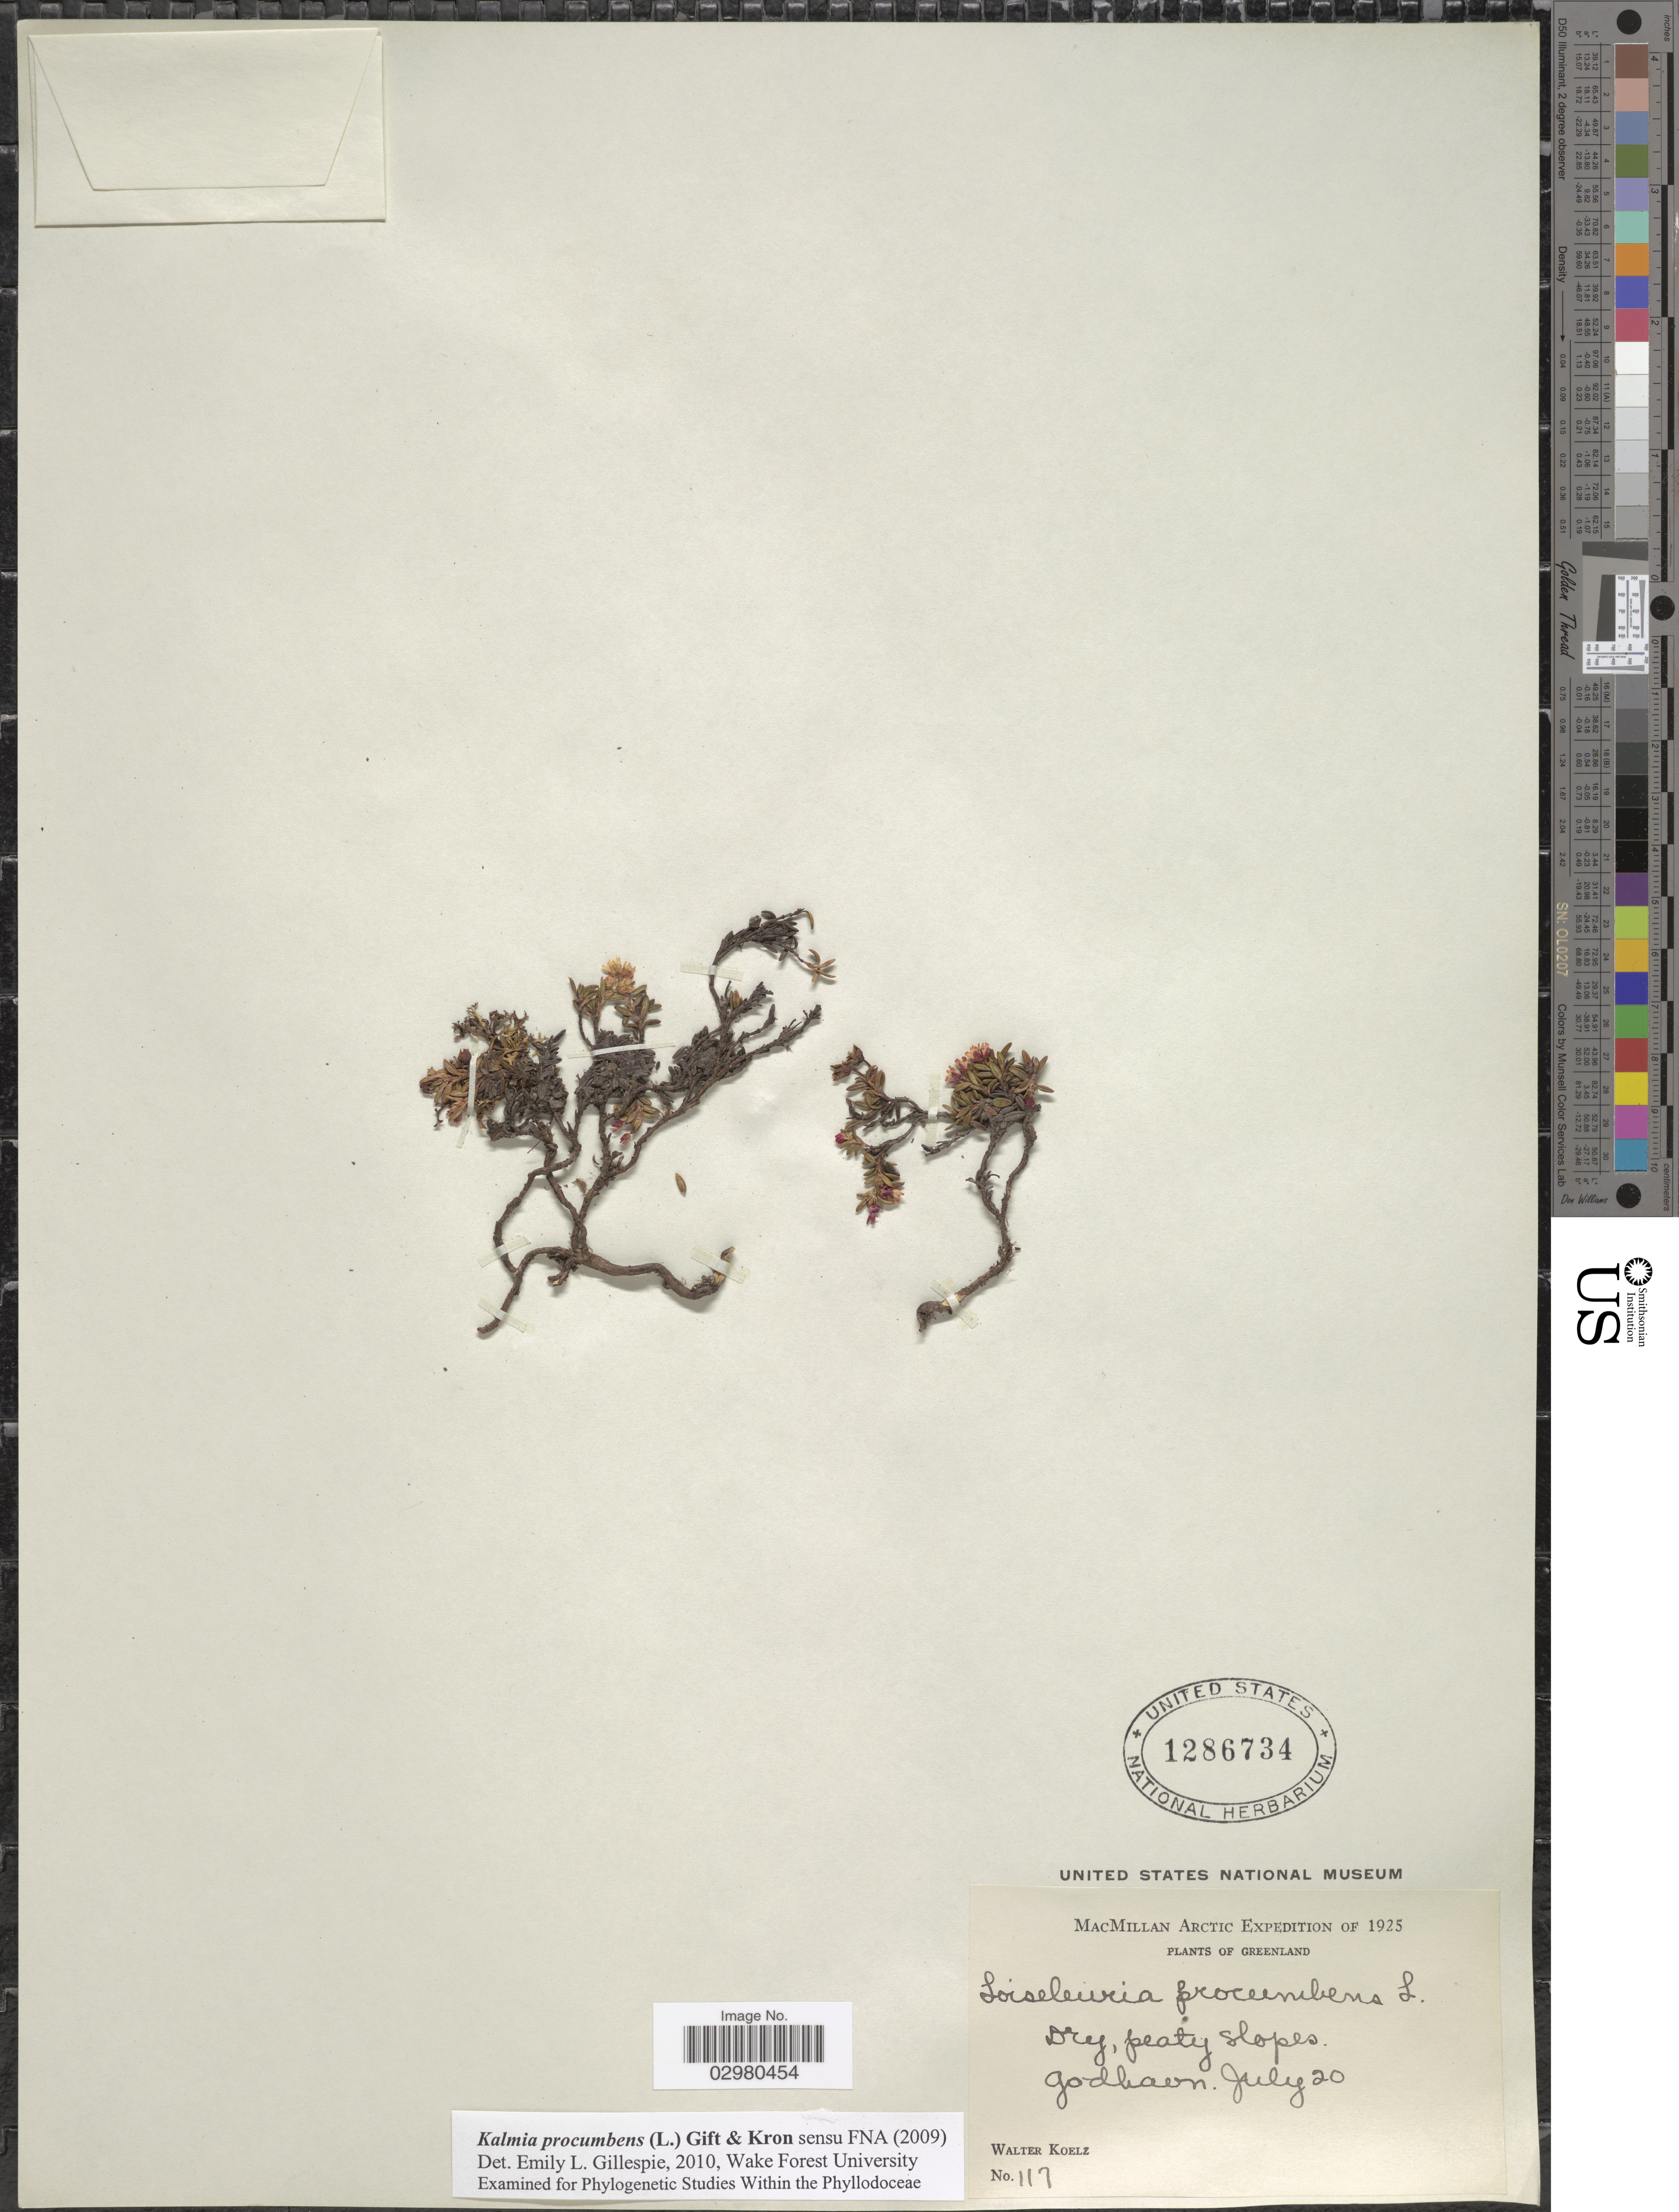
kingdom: Plantae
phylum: Tracheophyta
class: Magnoliopsida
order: Ericales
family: Ericaceae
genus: Loiseleuria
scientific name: Loiseleuria procumbens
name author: (L.) Desv.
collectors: W. N. Koelz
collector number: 117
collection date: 1925-07-20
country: Greenland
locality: Arctic. Godhavn.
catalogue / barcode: US 1286734